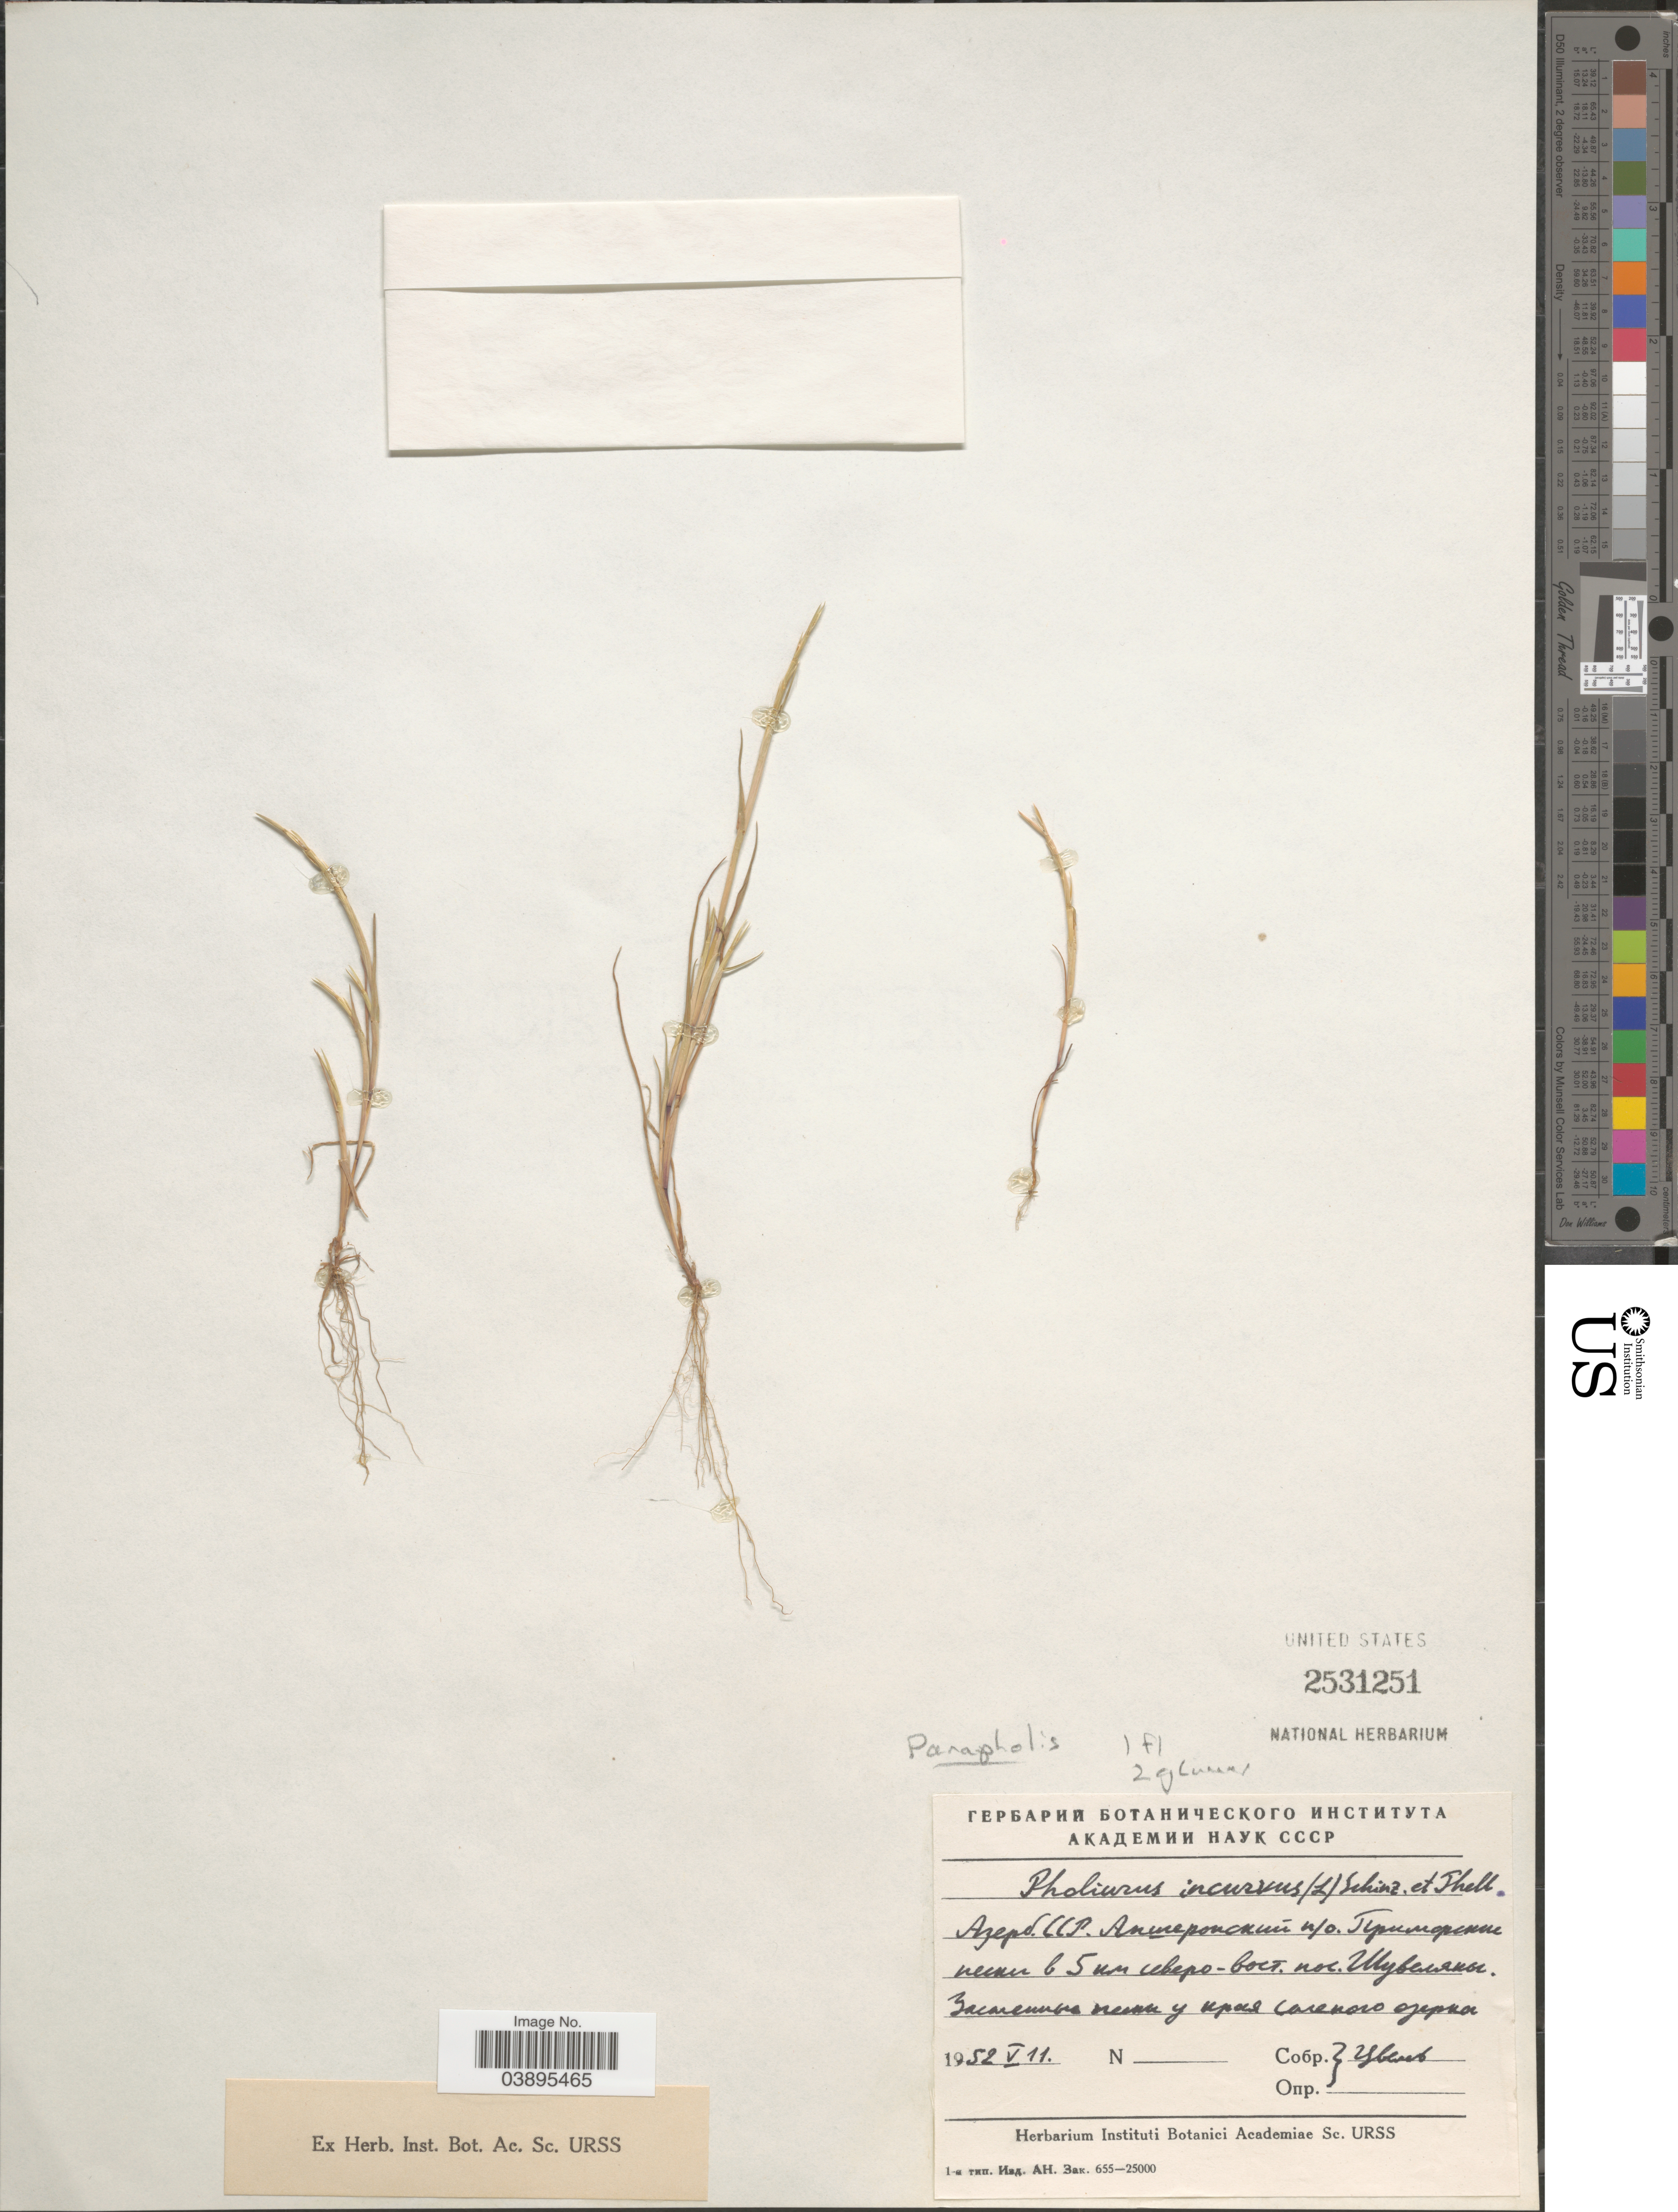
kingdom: Plantae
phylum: Tracheophyta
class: Liliopsida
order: Poales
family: Poaceae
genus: Parapholis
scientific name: Parapholis incurva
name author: (L.) C.E. Hubb.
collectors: Tsvelev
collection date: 1952-05-11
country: Azerbaijan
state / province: Baki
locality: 5 km NE of Shuvelyan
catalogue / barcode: US 2531251